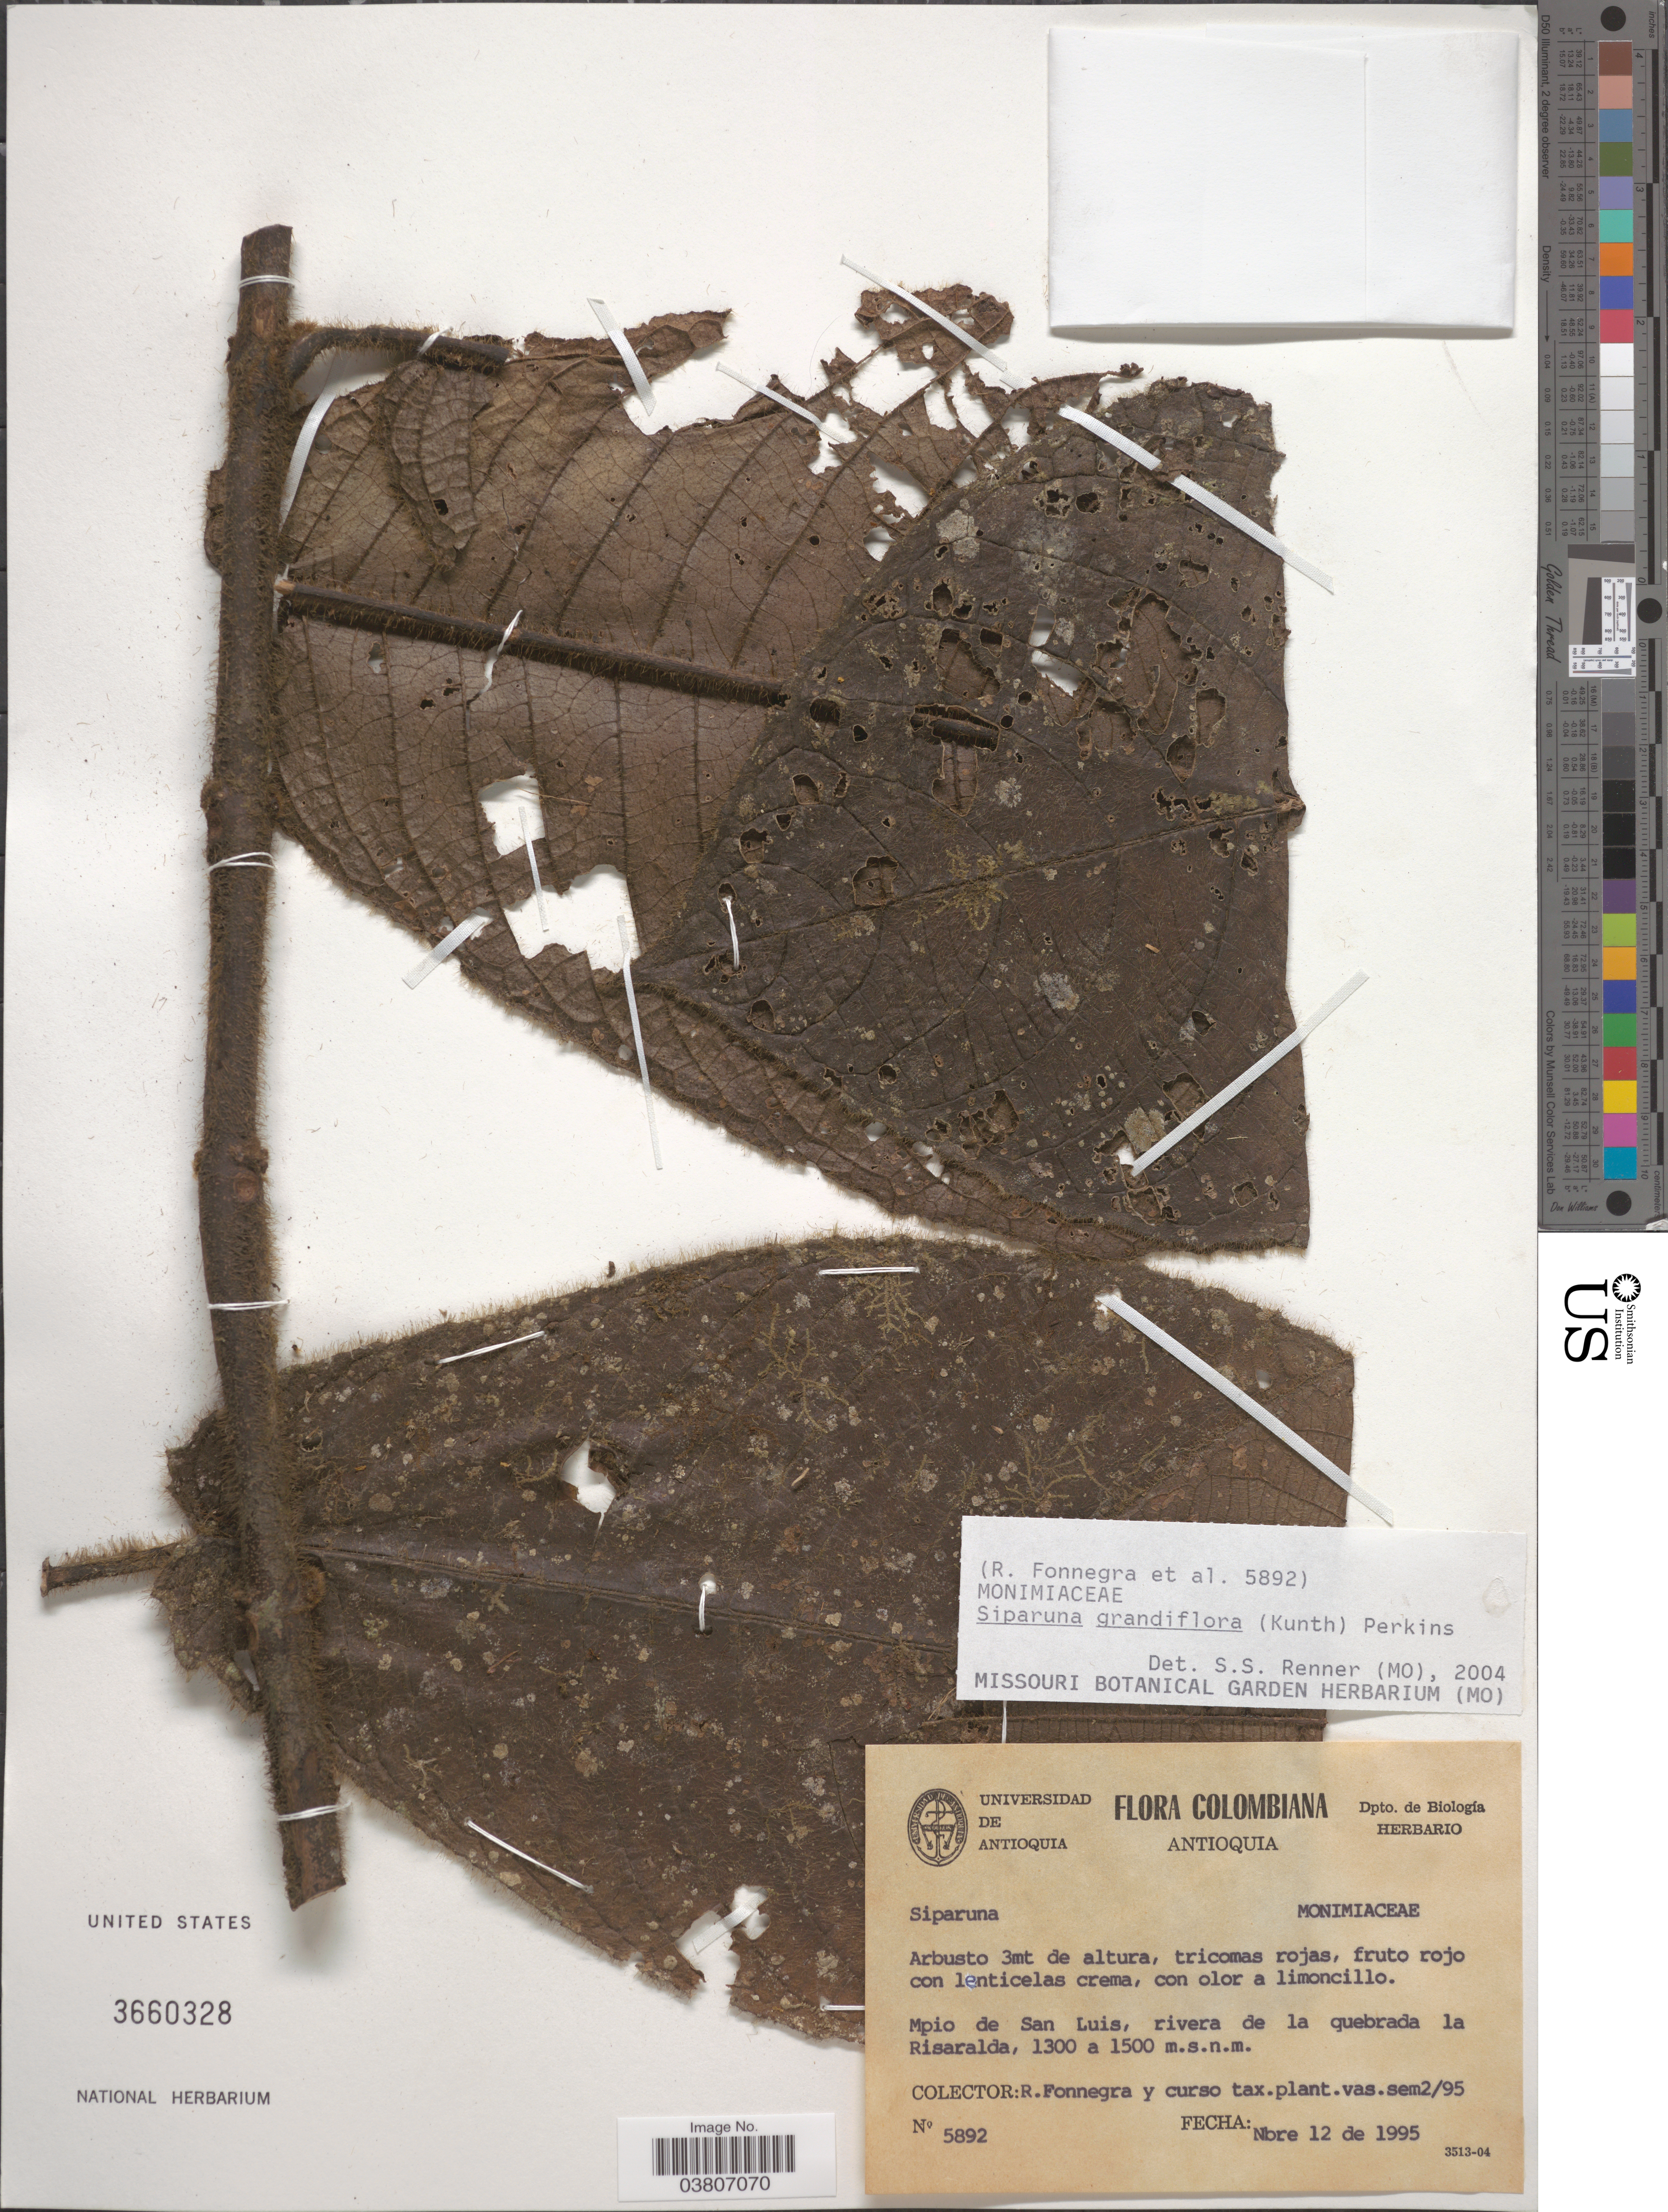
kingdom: Plantae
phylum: Tracheophyta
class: Magnoliopsida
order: Laurales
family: Siparunaceae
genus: Siparuna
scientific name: Siparuna grandiflora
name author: (Kunth) A. DC.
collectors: R. Fonnegra G. & Curso tax. plant. vas. sem. 2/95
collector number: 5892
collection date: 1995-11-12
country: Colombia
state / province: Antioquia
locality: Mpio de San Luis, rivera de la quebrada la Risaralda.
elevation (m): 1300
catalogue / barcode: US 3660328